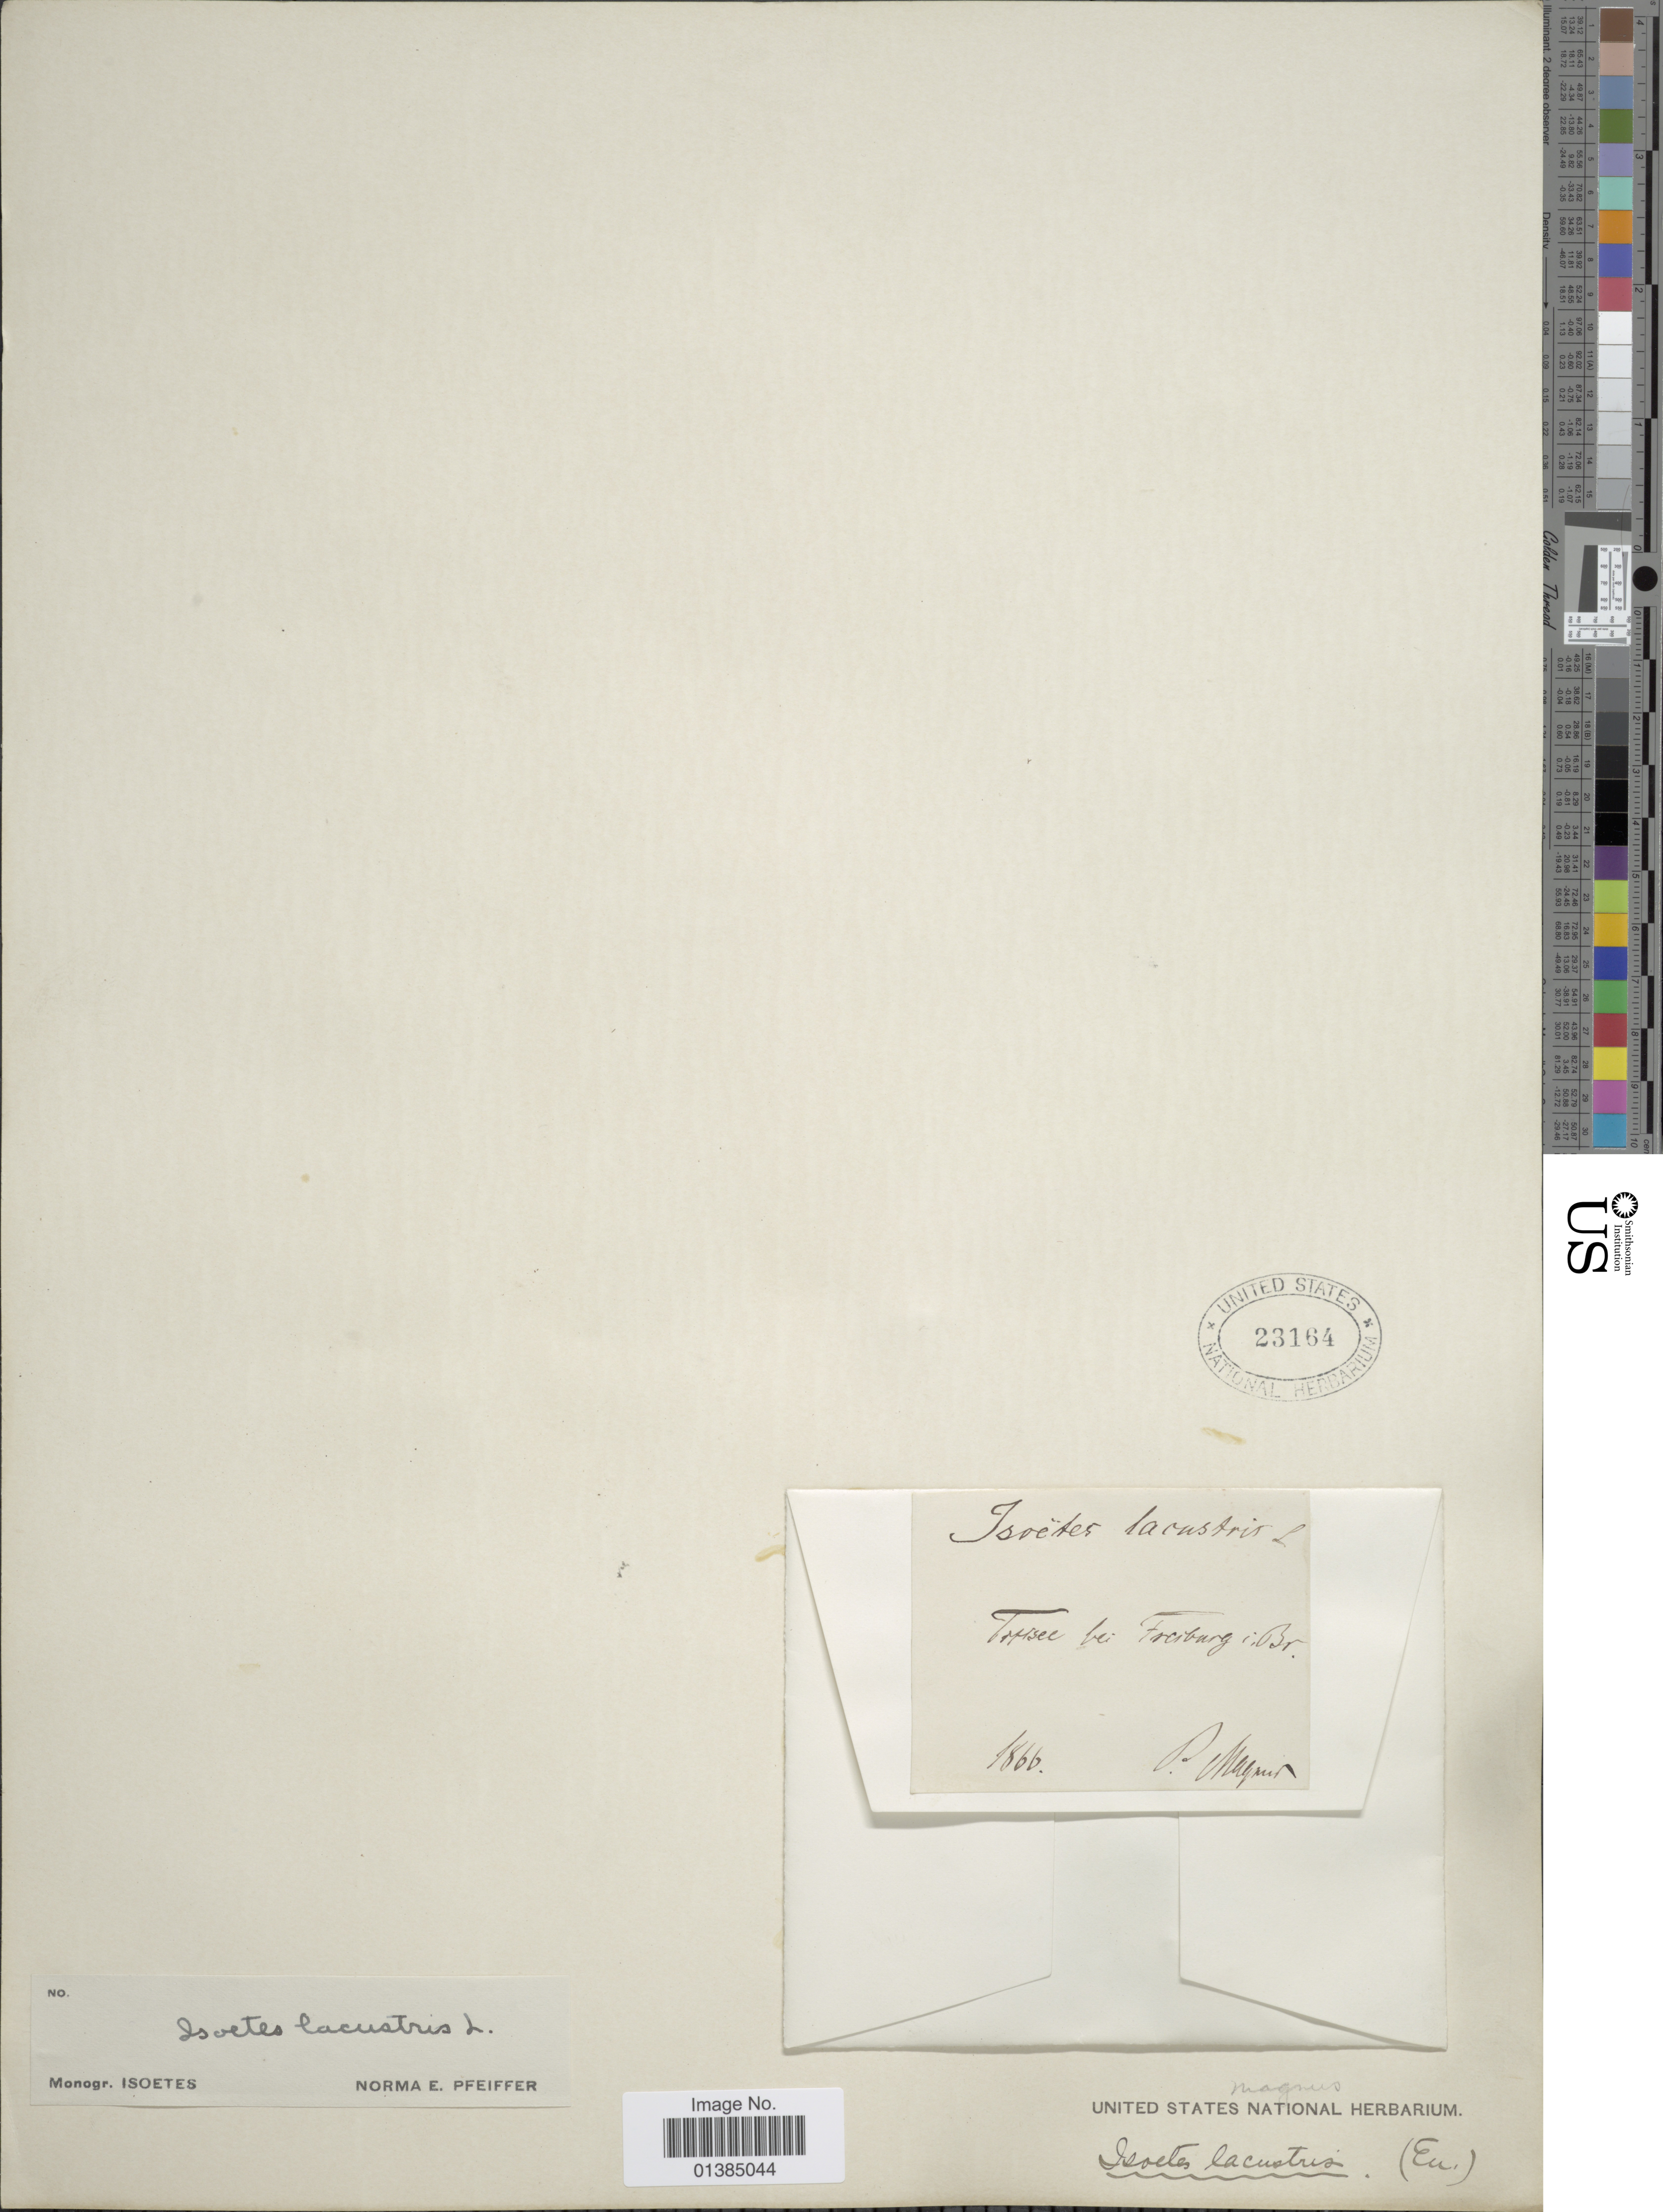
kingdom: Plantae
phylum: Tracheophyta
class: Lycopodiopsida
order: Isoetales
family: Isoetaceae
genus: Isoetes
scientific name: Isoetes lacustris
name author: L.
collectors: P. W. Magnus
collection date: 1866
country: Germany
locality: [illegible text] bei Freiburg i. Br.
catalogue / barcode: US 23164